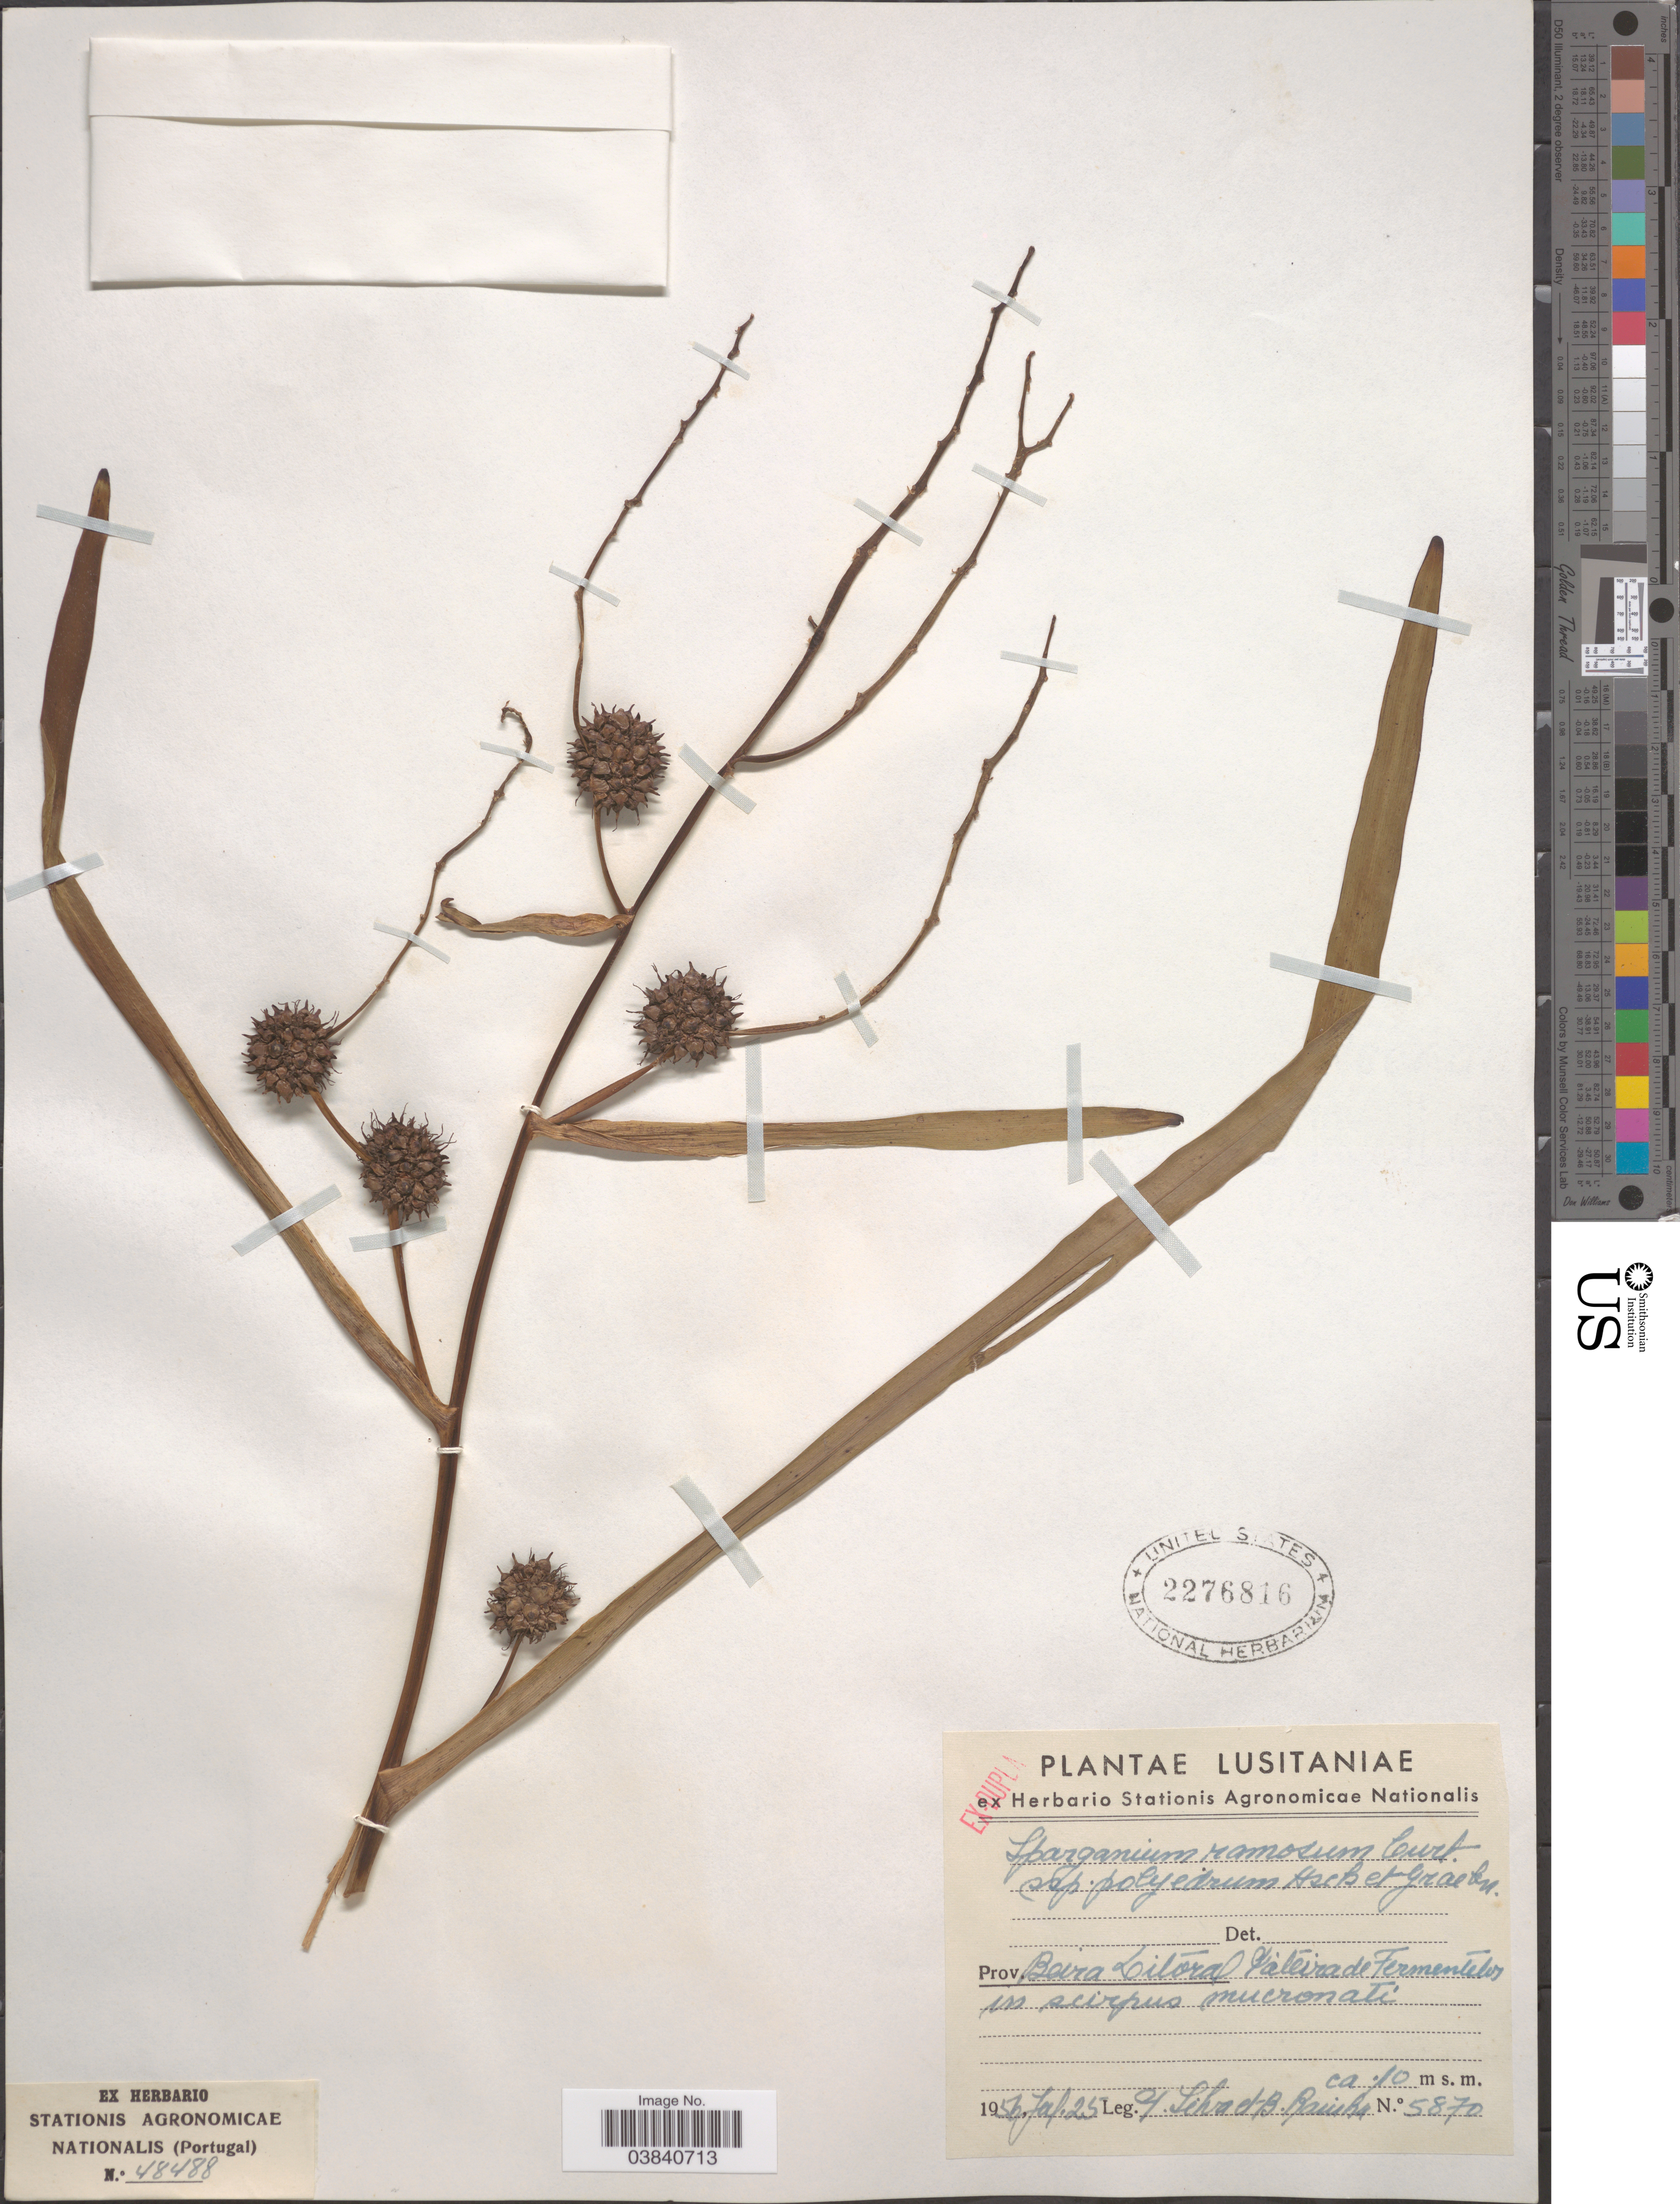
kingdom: Plantae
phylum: Tracheophyta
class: Liliopsida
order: Poales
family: Typhaceae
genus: Sparganium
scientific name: Sparganium ramosum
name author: Huds.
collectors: G. Silva & B. Rainha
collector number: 5870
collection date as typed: Transcribed d/m/y: 25/7/56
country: Portugal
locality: Lusitaniae. Prov. Beira Litoral Pateirade Fermentelos in scirpus mucronati.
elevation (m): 10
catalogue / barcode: US 2276816